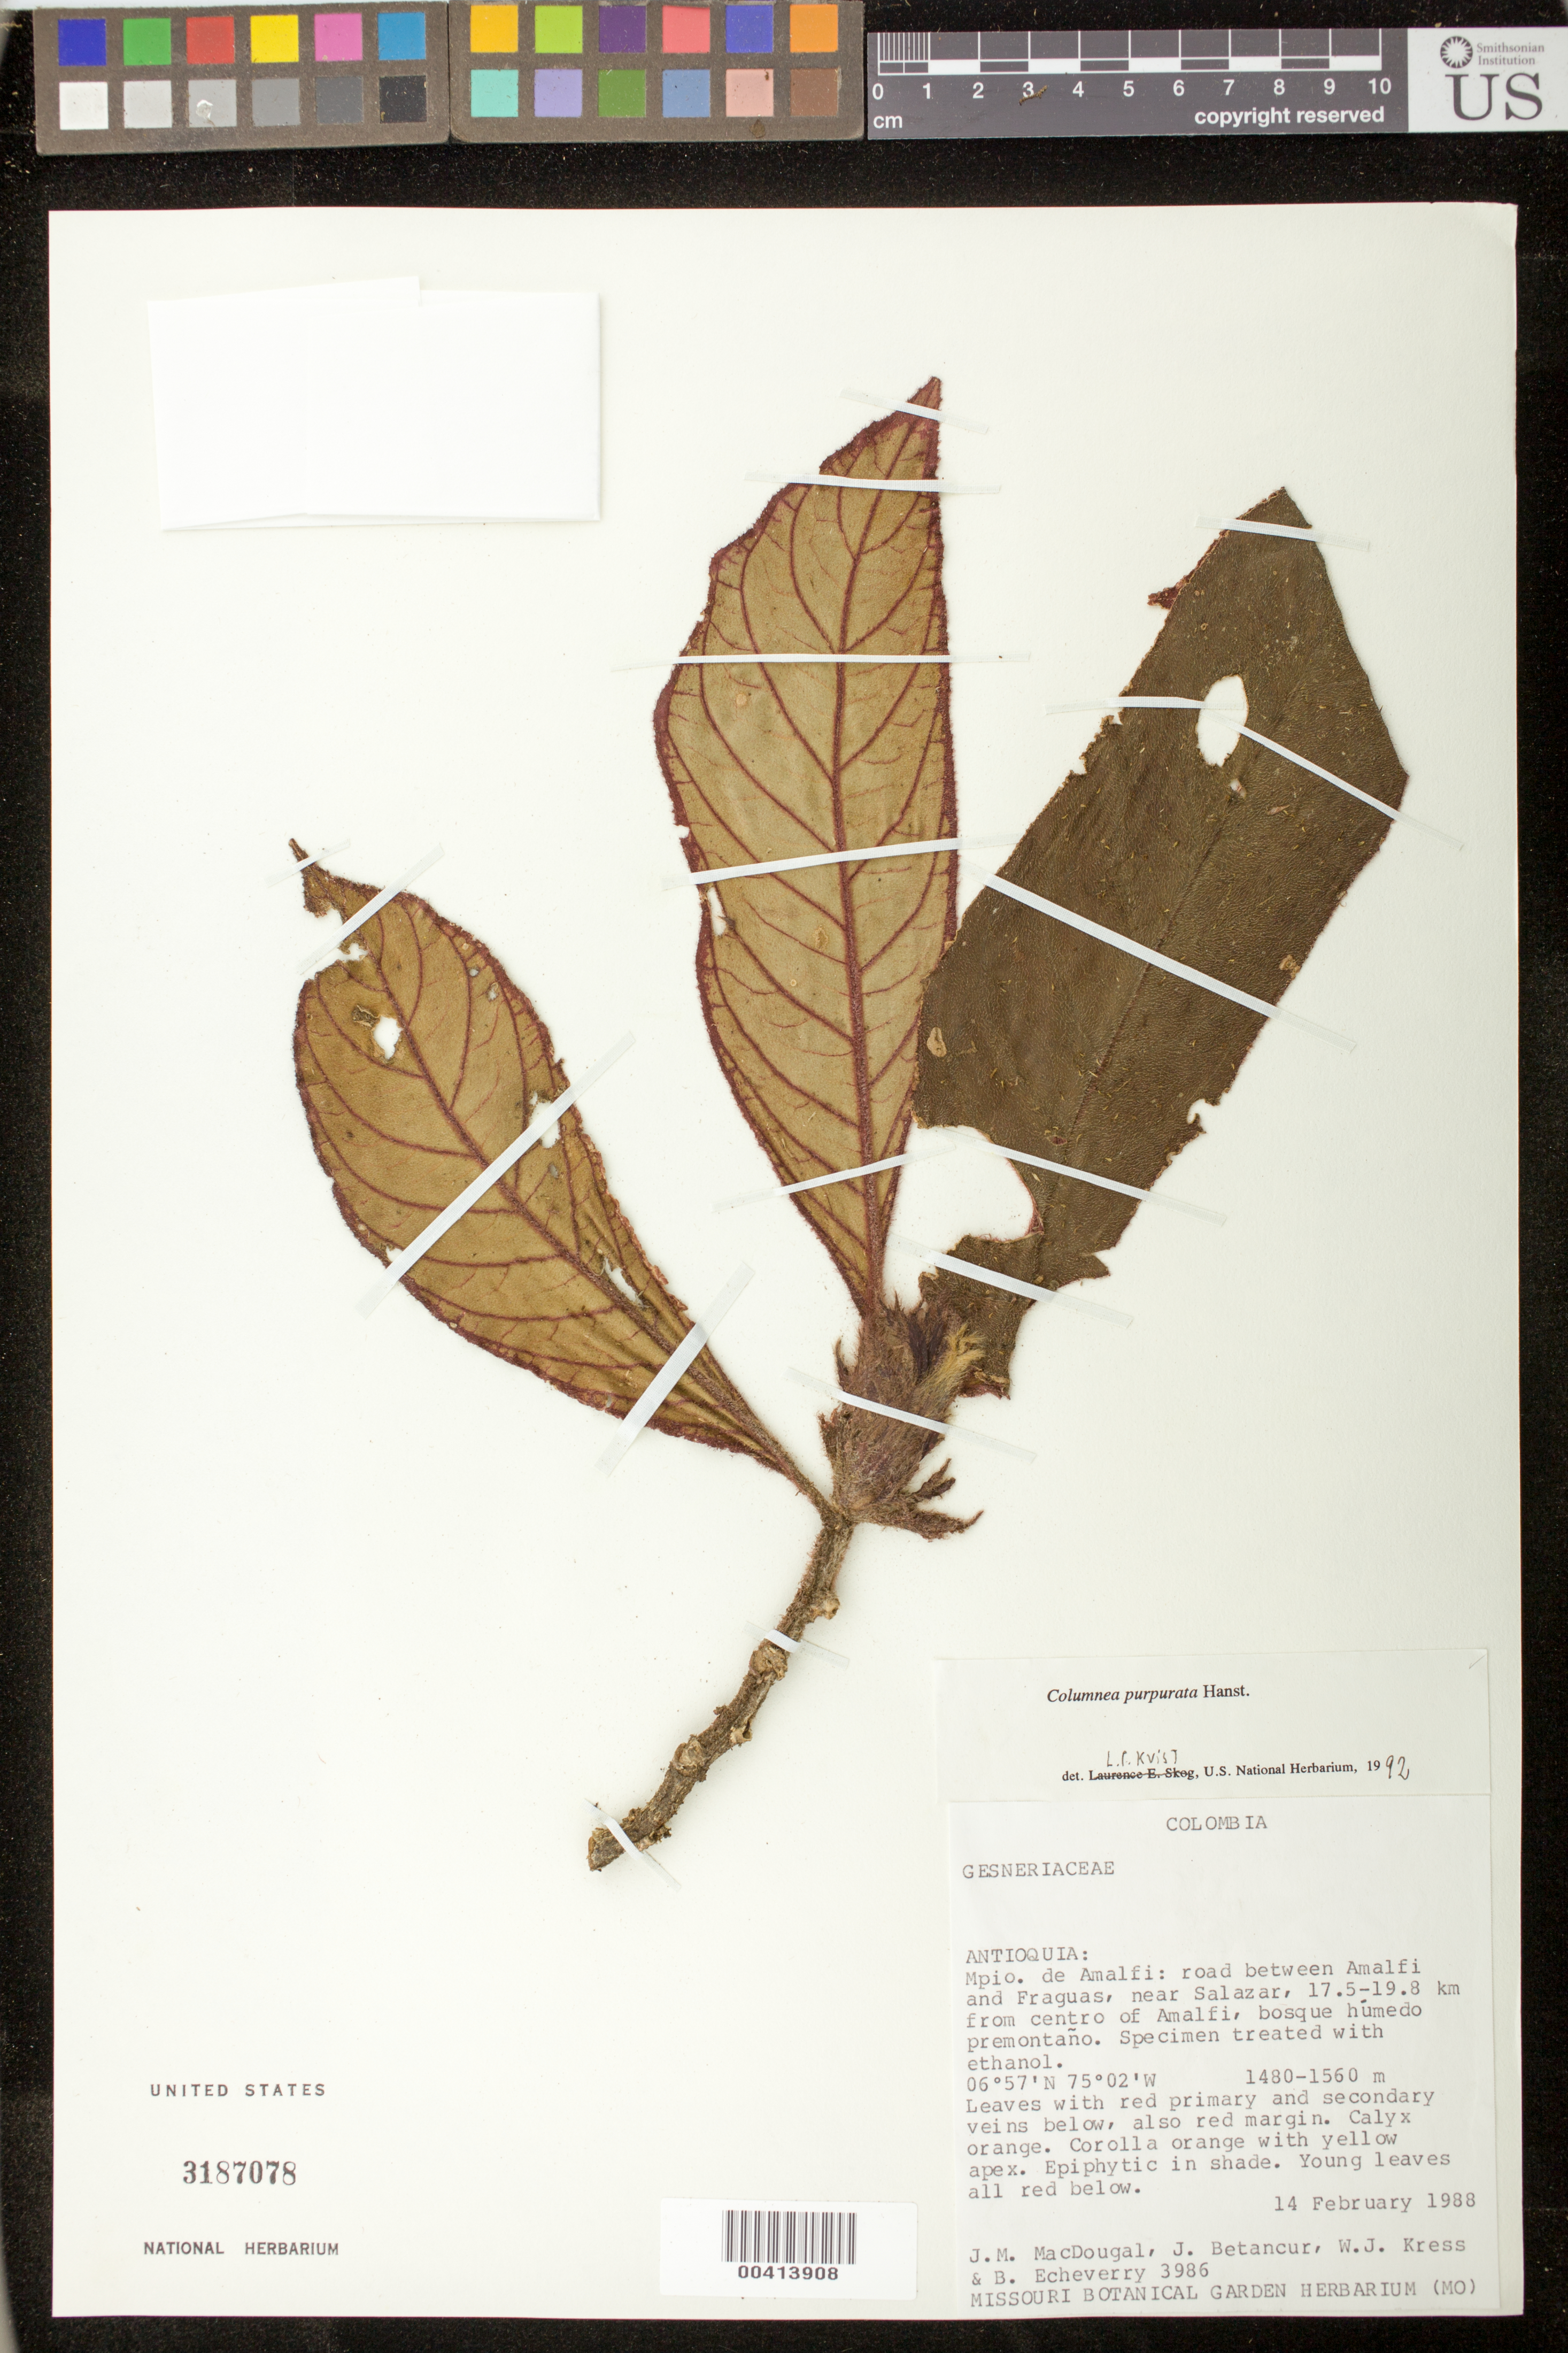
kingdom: Plantae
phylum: Tracheophyta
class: Magnoliopsida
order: Lamiales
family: Gesneriaceae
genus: Columnea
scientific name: Columnea purpurata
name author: Hanst.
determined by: Skog, Laurence E.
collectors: J. M. MacDougal, J. C. Betancur, W. J. Kress & B. Echeverry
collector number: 3986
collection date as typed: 14 Feb 1988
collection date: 1988-02-14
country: Colombia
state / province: Antioquia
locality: Amalfi, near Salazar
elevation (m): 1480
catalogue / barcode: US 3187078